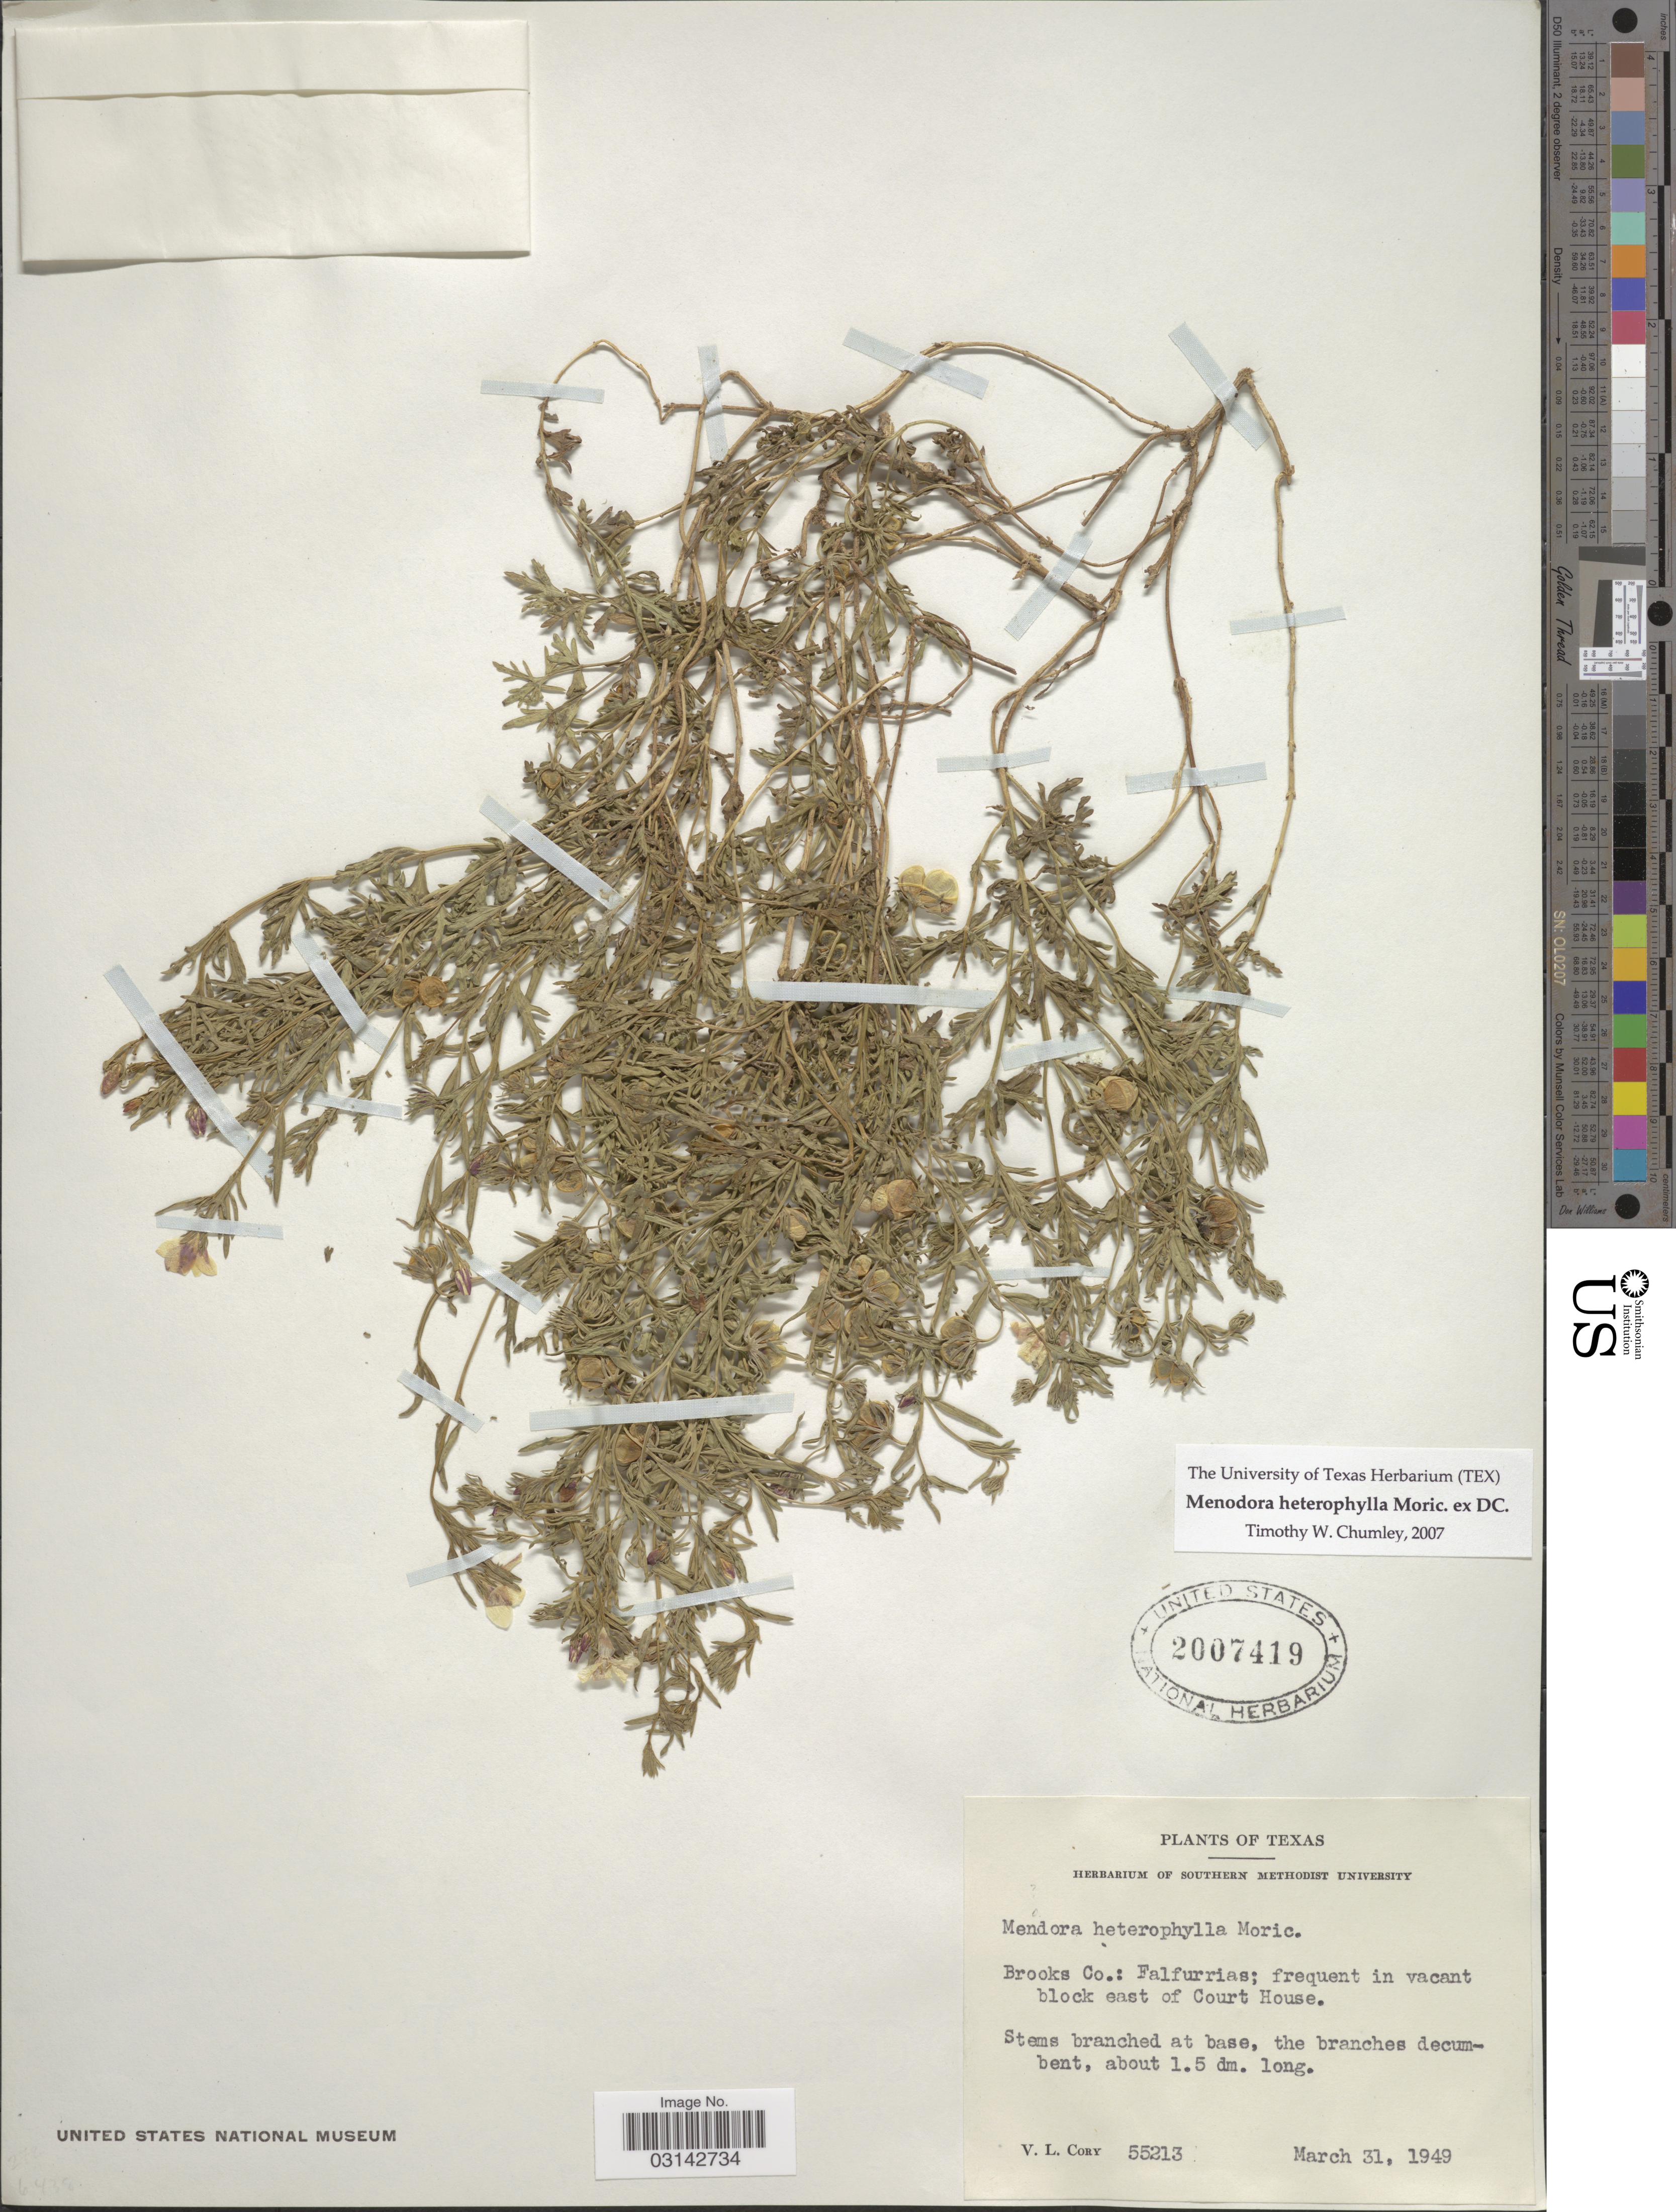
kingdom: Plantae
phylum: Tracheophyta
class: Magnoliopsida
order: Lamiales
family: Oleaceae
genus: Menodora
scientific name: Menodora heterophylla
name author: Moric. ex A. DC.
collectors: V. Cory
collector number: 55213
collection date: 1949-03-31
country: United States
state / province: Texas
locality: Brooks Co.: Falfurrias; frequent in vacant block east of Court House.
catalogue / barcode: US 2007419